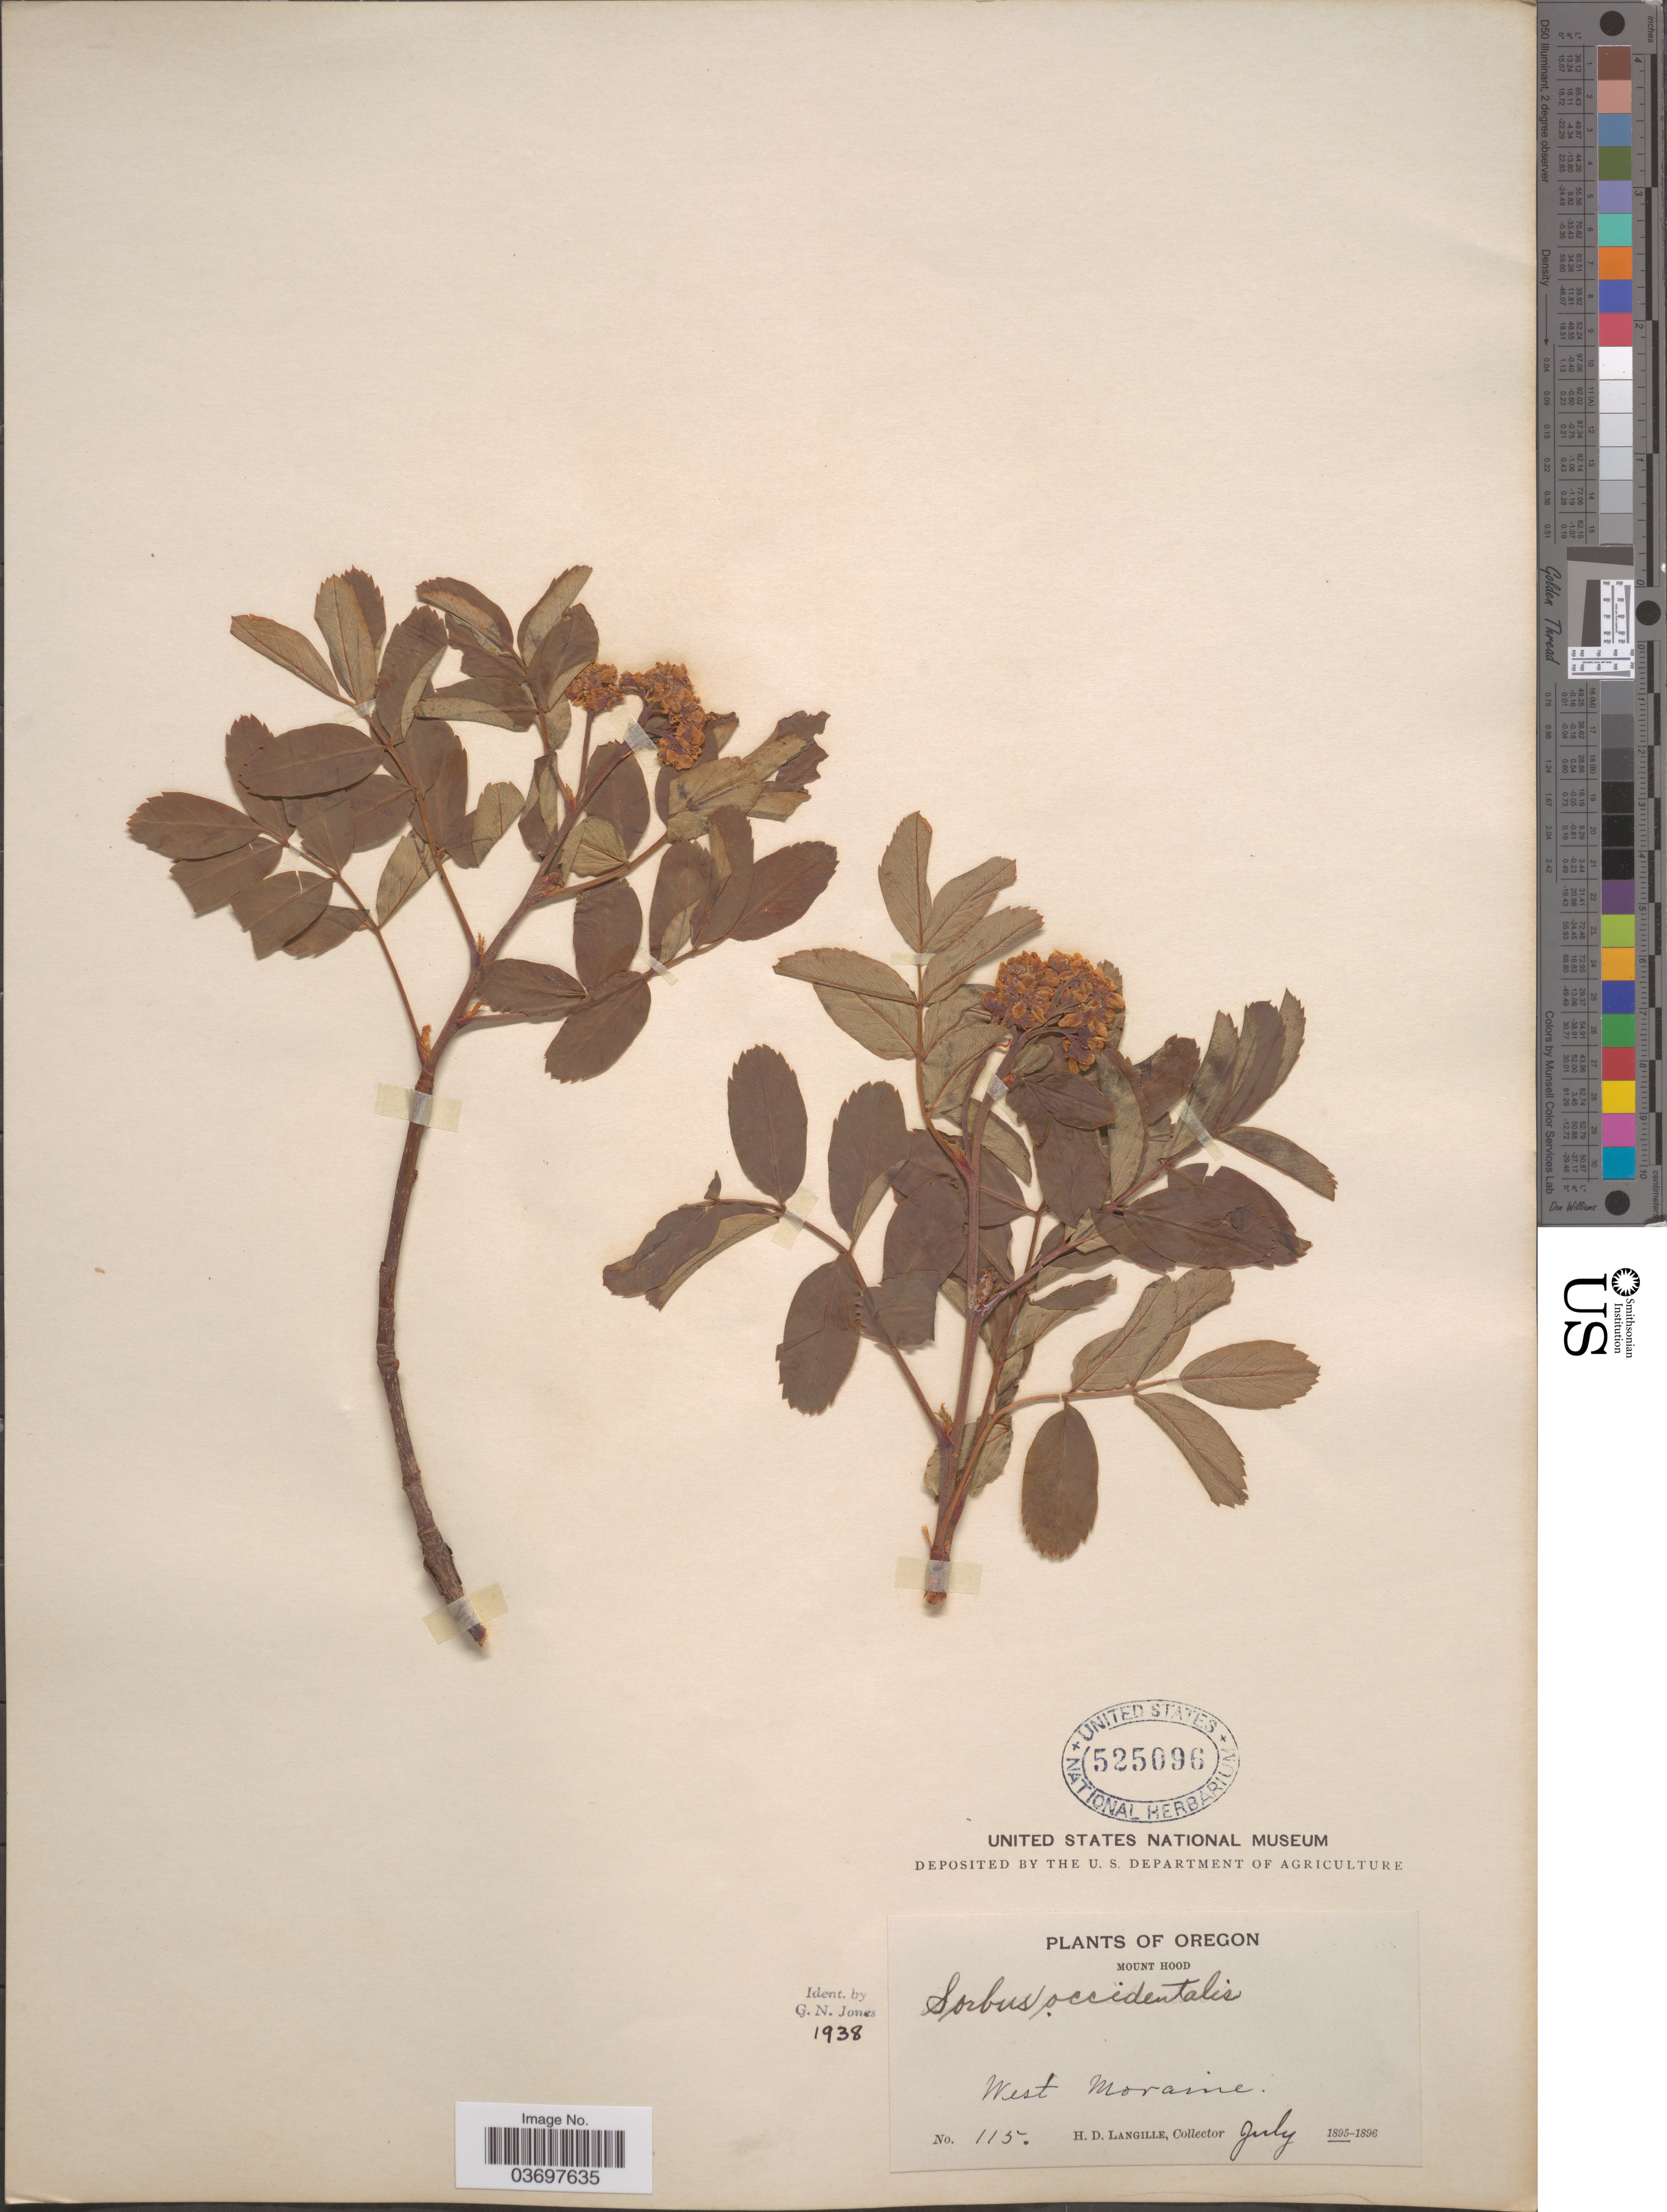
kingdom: Plantae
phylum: Tracheophyta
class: Magnoliopsida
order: Rosales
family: Rosaceae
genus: Sorbus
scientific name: Sorbus pumila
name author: Raf.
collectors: H. Langille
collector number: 115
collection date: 1895-07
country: United States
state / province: Oregon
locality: Mount Hood. West Moraine.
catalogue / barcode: US 525096